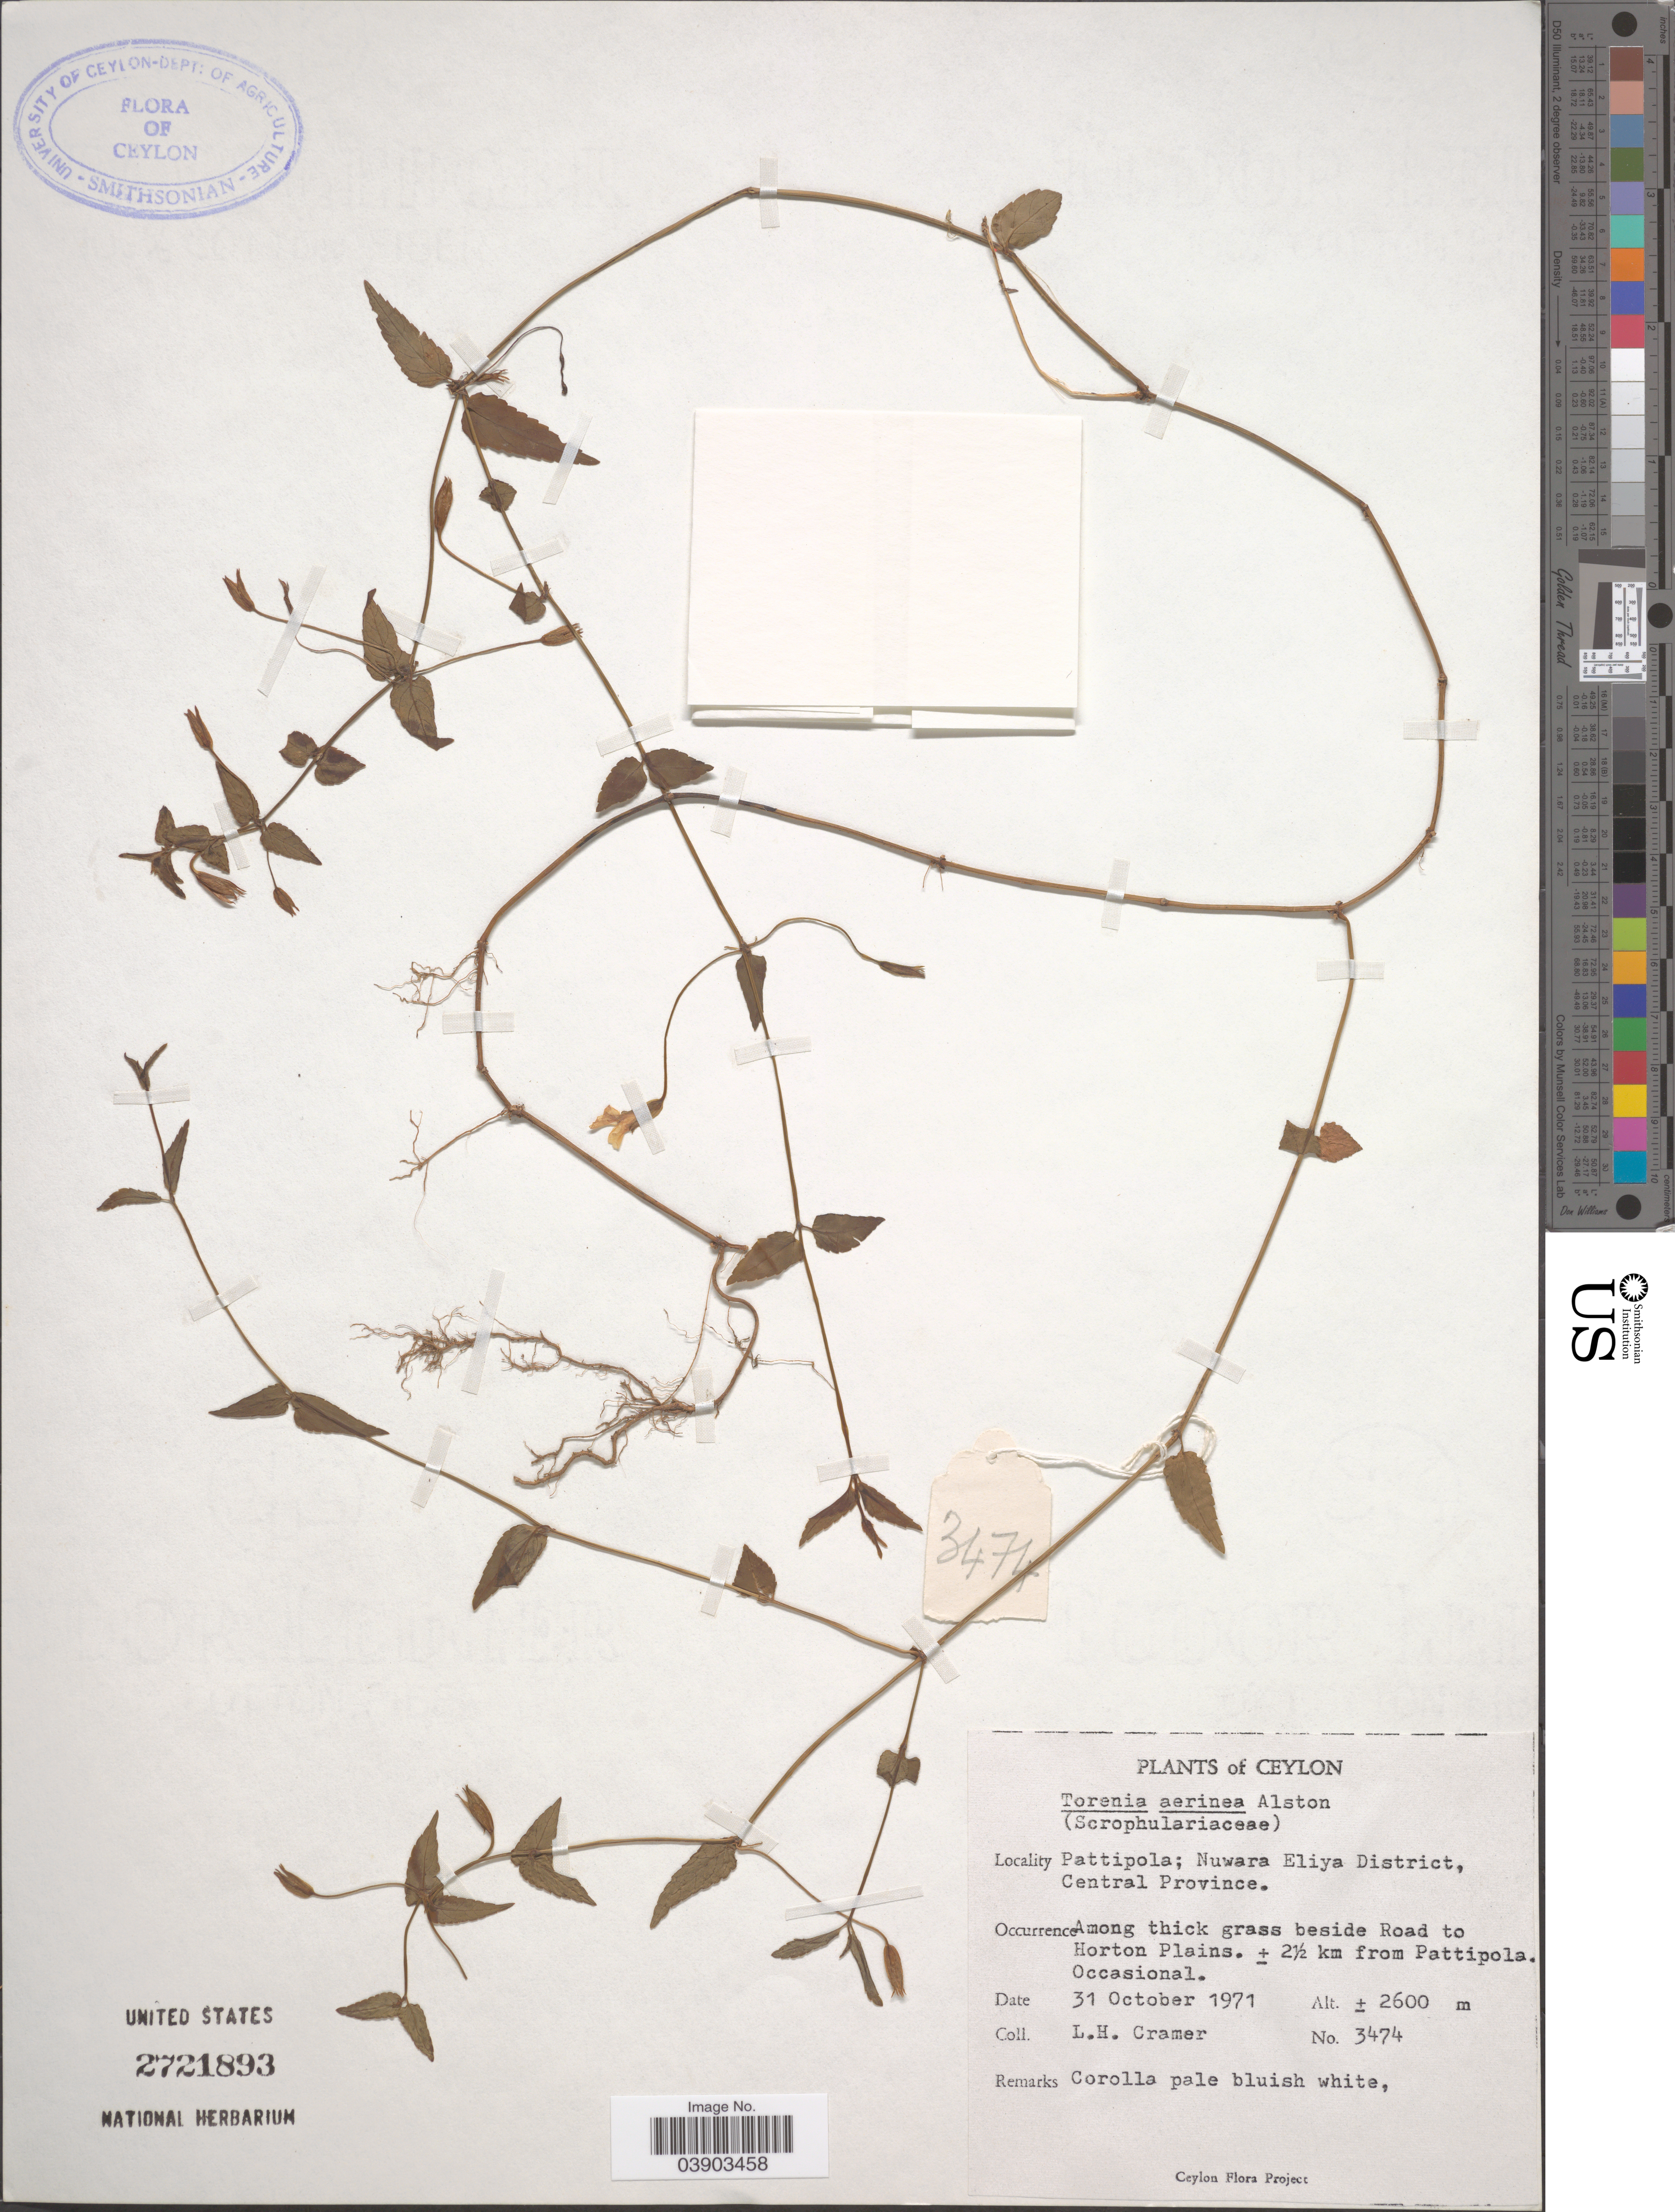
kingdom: Plantae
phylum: Tracheophyta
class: Magnoliopsida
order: Lamiales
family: Linderniaceae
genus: Torenia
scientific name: Torenia aerinea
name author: Alston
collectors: L. H. Cramer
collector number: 3474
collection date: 1971-10-31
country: Sri Lanka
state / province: Central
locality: Ceylon. Pattipola; Nuwara Eliya District. Among thick grass beside Road to Horton Plains. ± 2½ km from Pattipola.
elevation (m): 2600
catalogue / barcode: US 2721893